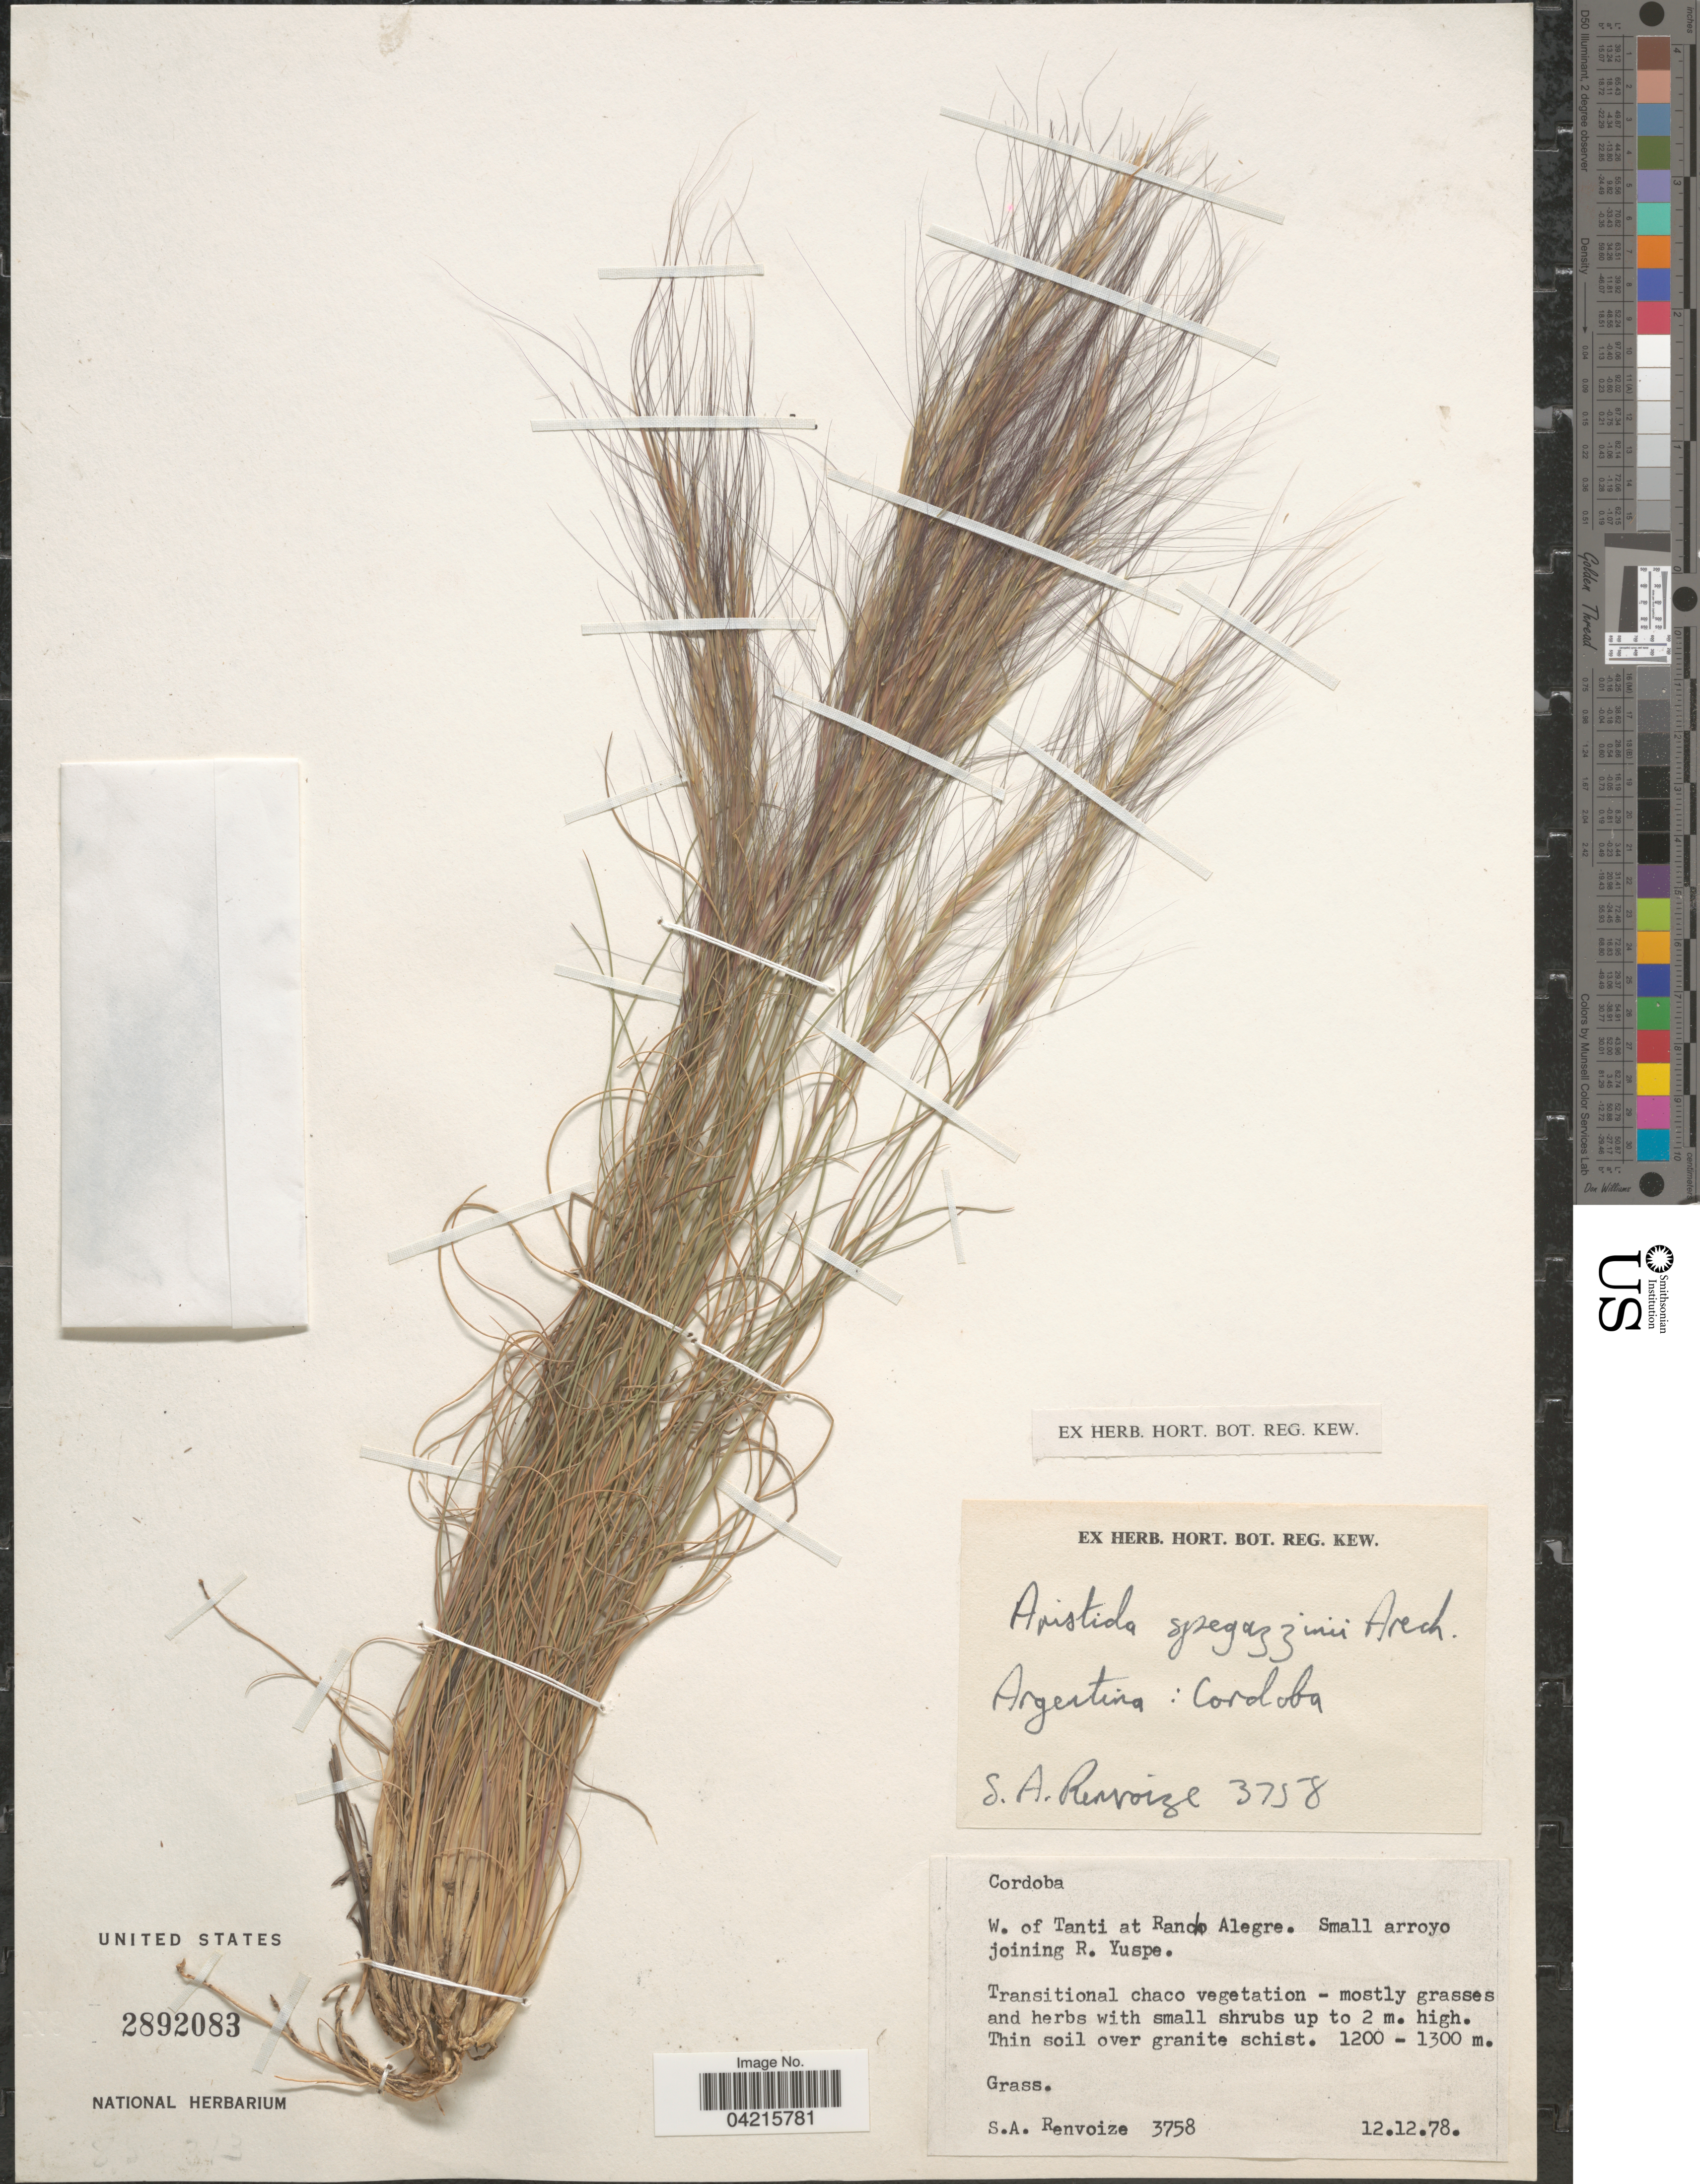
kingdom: Plantae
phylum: Tracheophyta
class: Liliopsida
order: Poales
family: Poaceae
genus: Aristida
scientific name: Aristida spegazzinii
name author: Arechav.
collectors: S. A. Renvoize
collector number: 3758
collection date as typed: Transcribed d/m/y: 12/12/78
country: Argentina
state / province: Cordoba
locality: W. of Tanti at Rancho Alegre. Small arroyo joining R. Yuspe.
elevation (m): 1200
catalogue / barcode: US 2892083